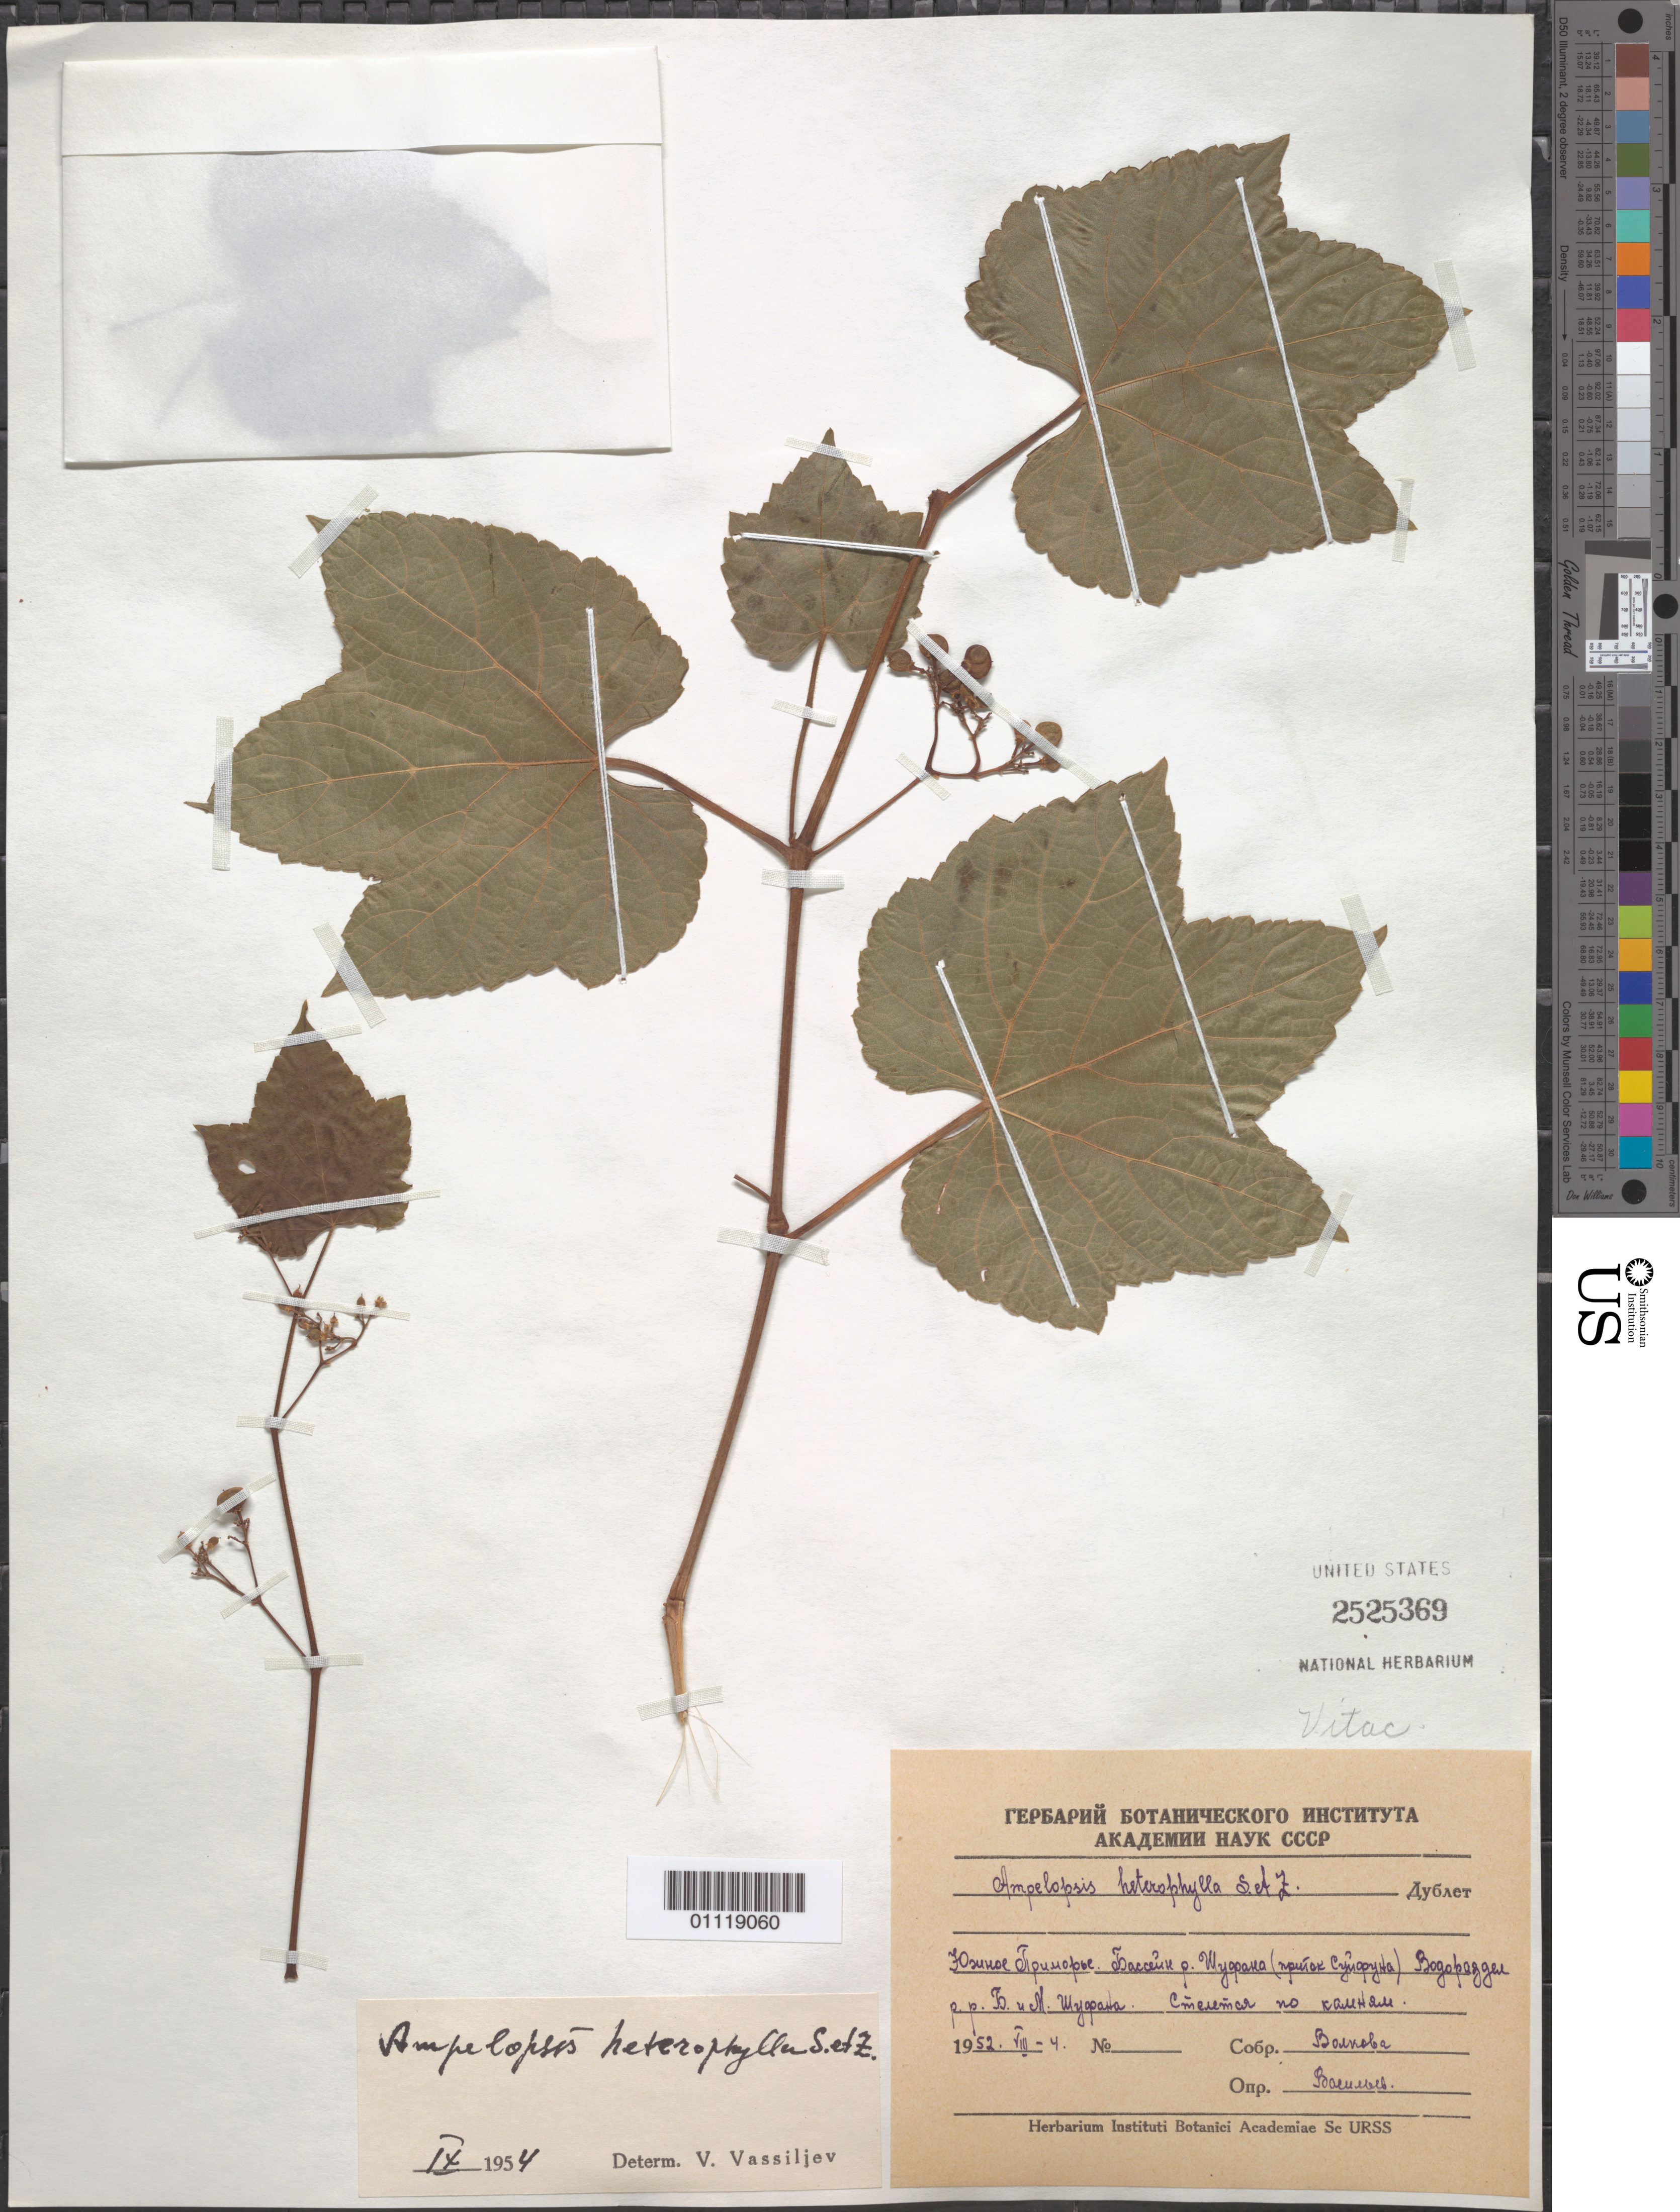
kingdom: Plantae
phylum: Tracheophyta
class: Magnoliopsida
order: Vitales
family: Vitaceae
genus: Ampelopsis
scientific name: Ampelopsis glandulosa var. heterophylla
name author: (Thunb.) Momiy.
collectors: E. V. Volkova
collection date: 1952-08-04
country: Russian Federation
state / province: Primorsky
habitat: Climbing on rocks.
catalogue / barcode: US 2525369